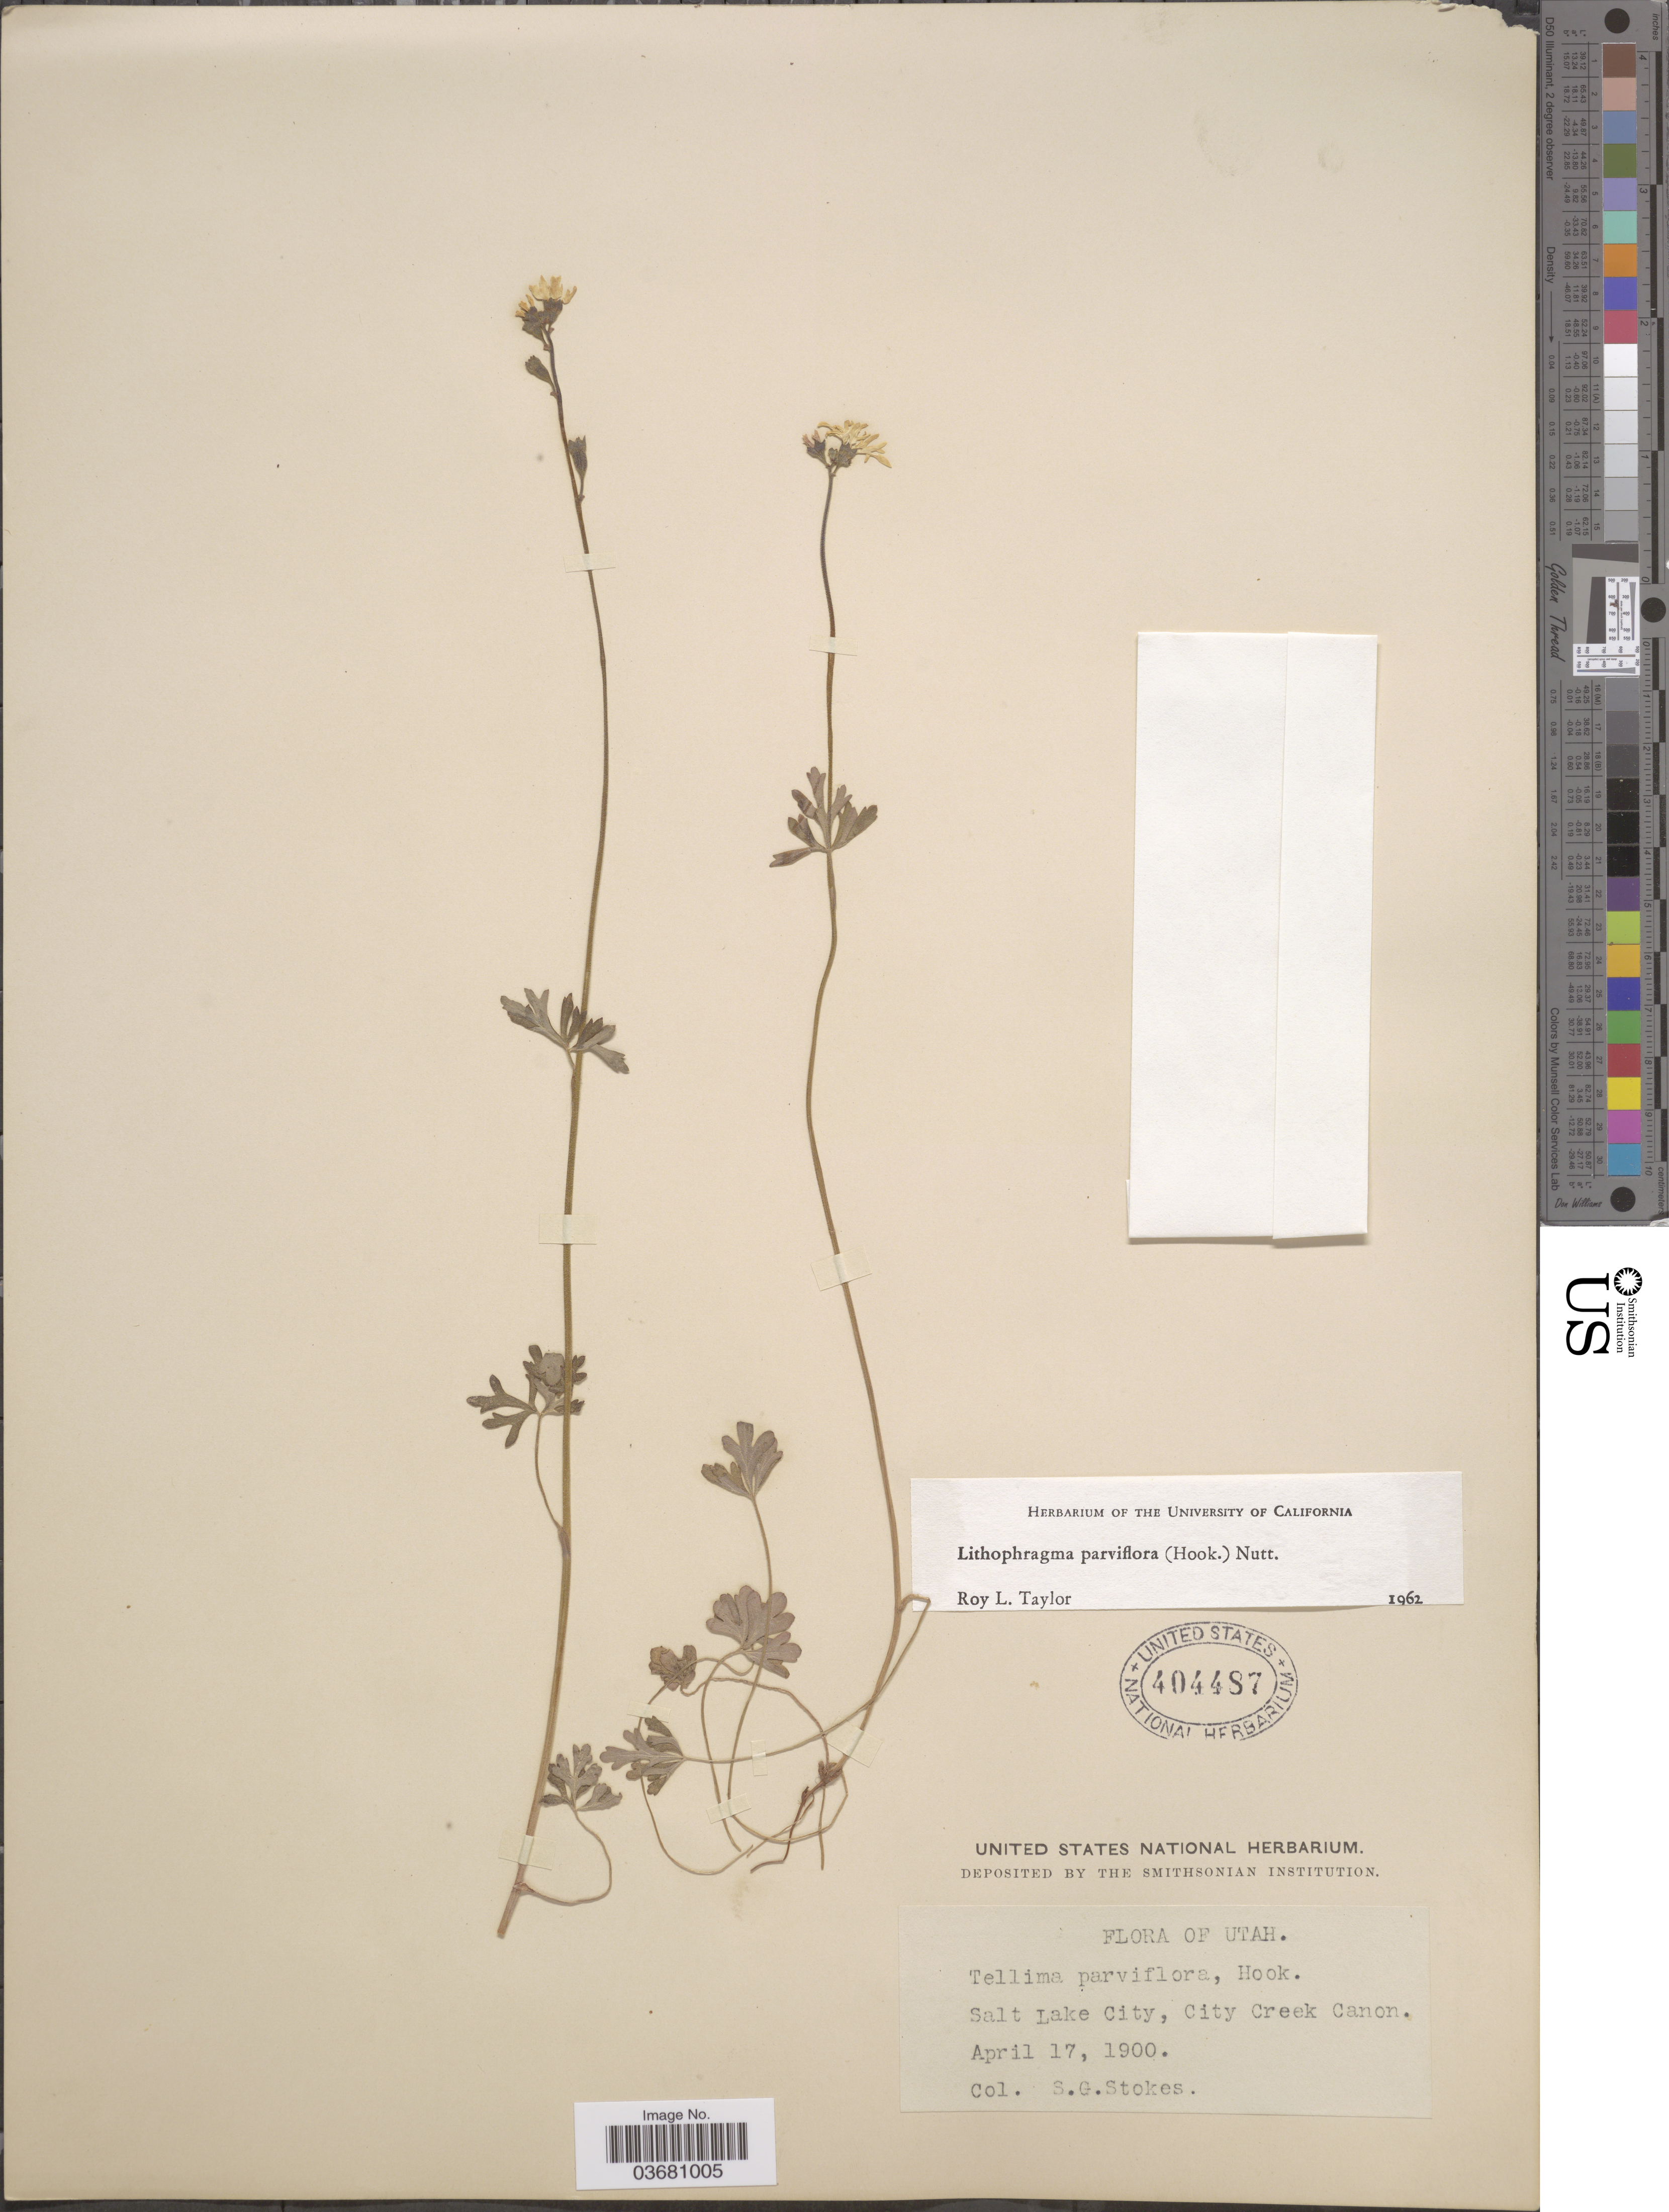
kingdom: Plantae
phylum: Tracheophyta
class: Magnoliopsida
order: Saxifragales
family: Saxifragaceae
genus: Lithophragma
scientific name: Lithophragma parviflorum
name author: (Hook.) Nutt.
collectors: S. G. Stokes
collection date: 1900-04-17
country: United States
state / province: Utah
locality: Salt Lake City, City Creek Canon.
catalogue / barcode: US 404487